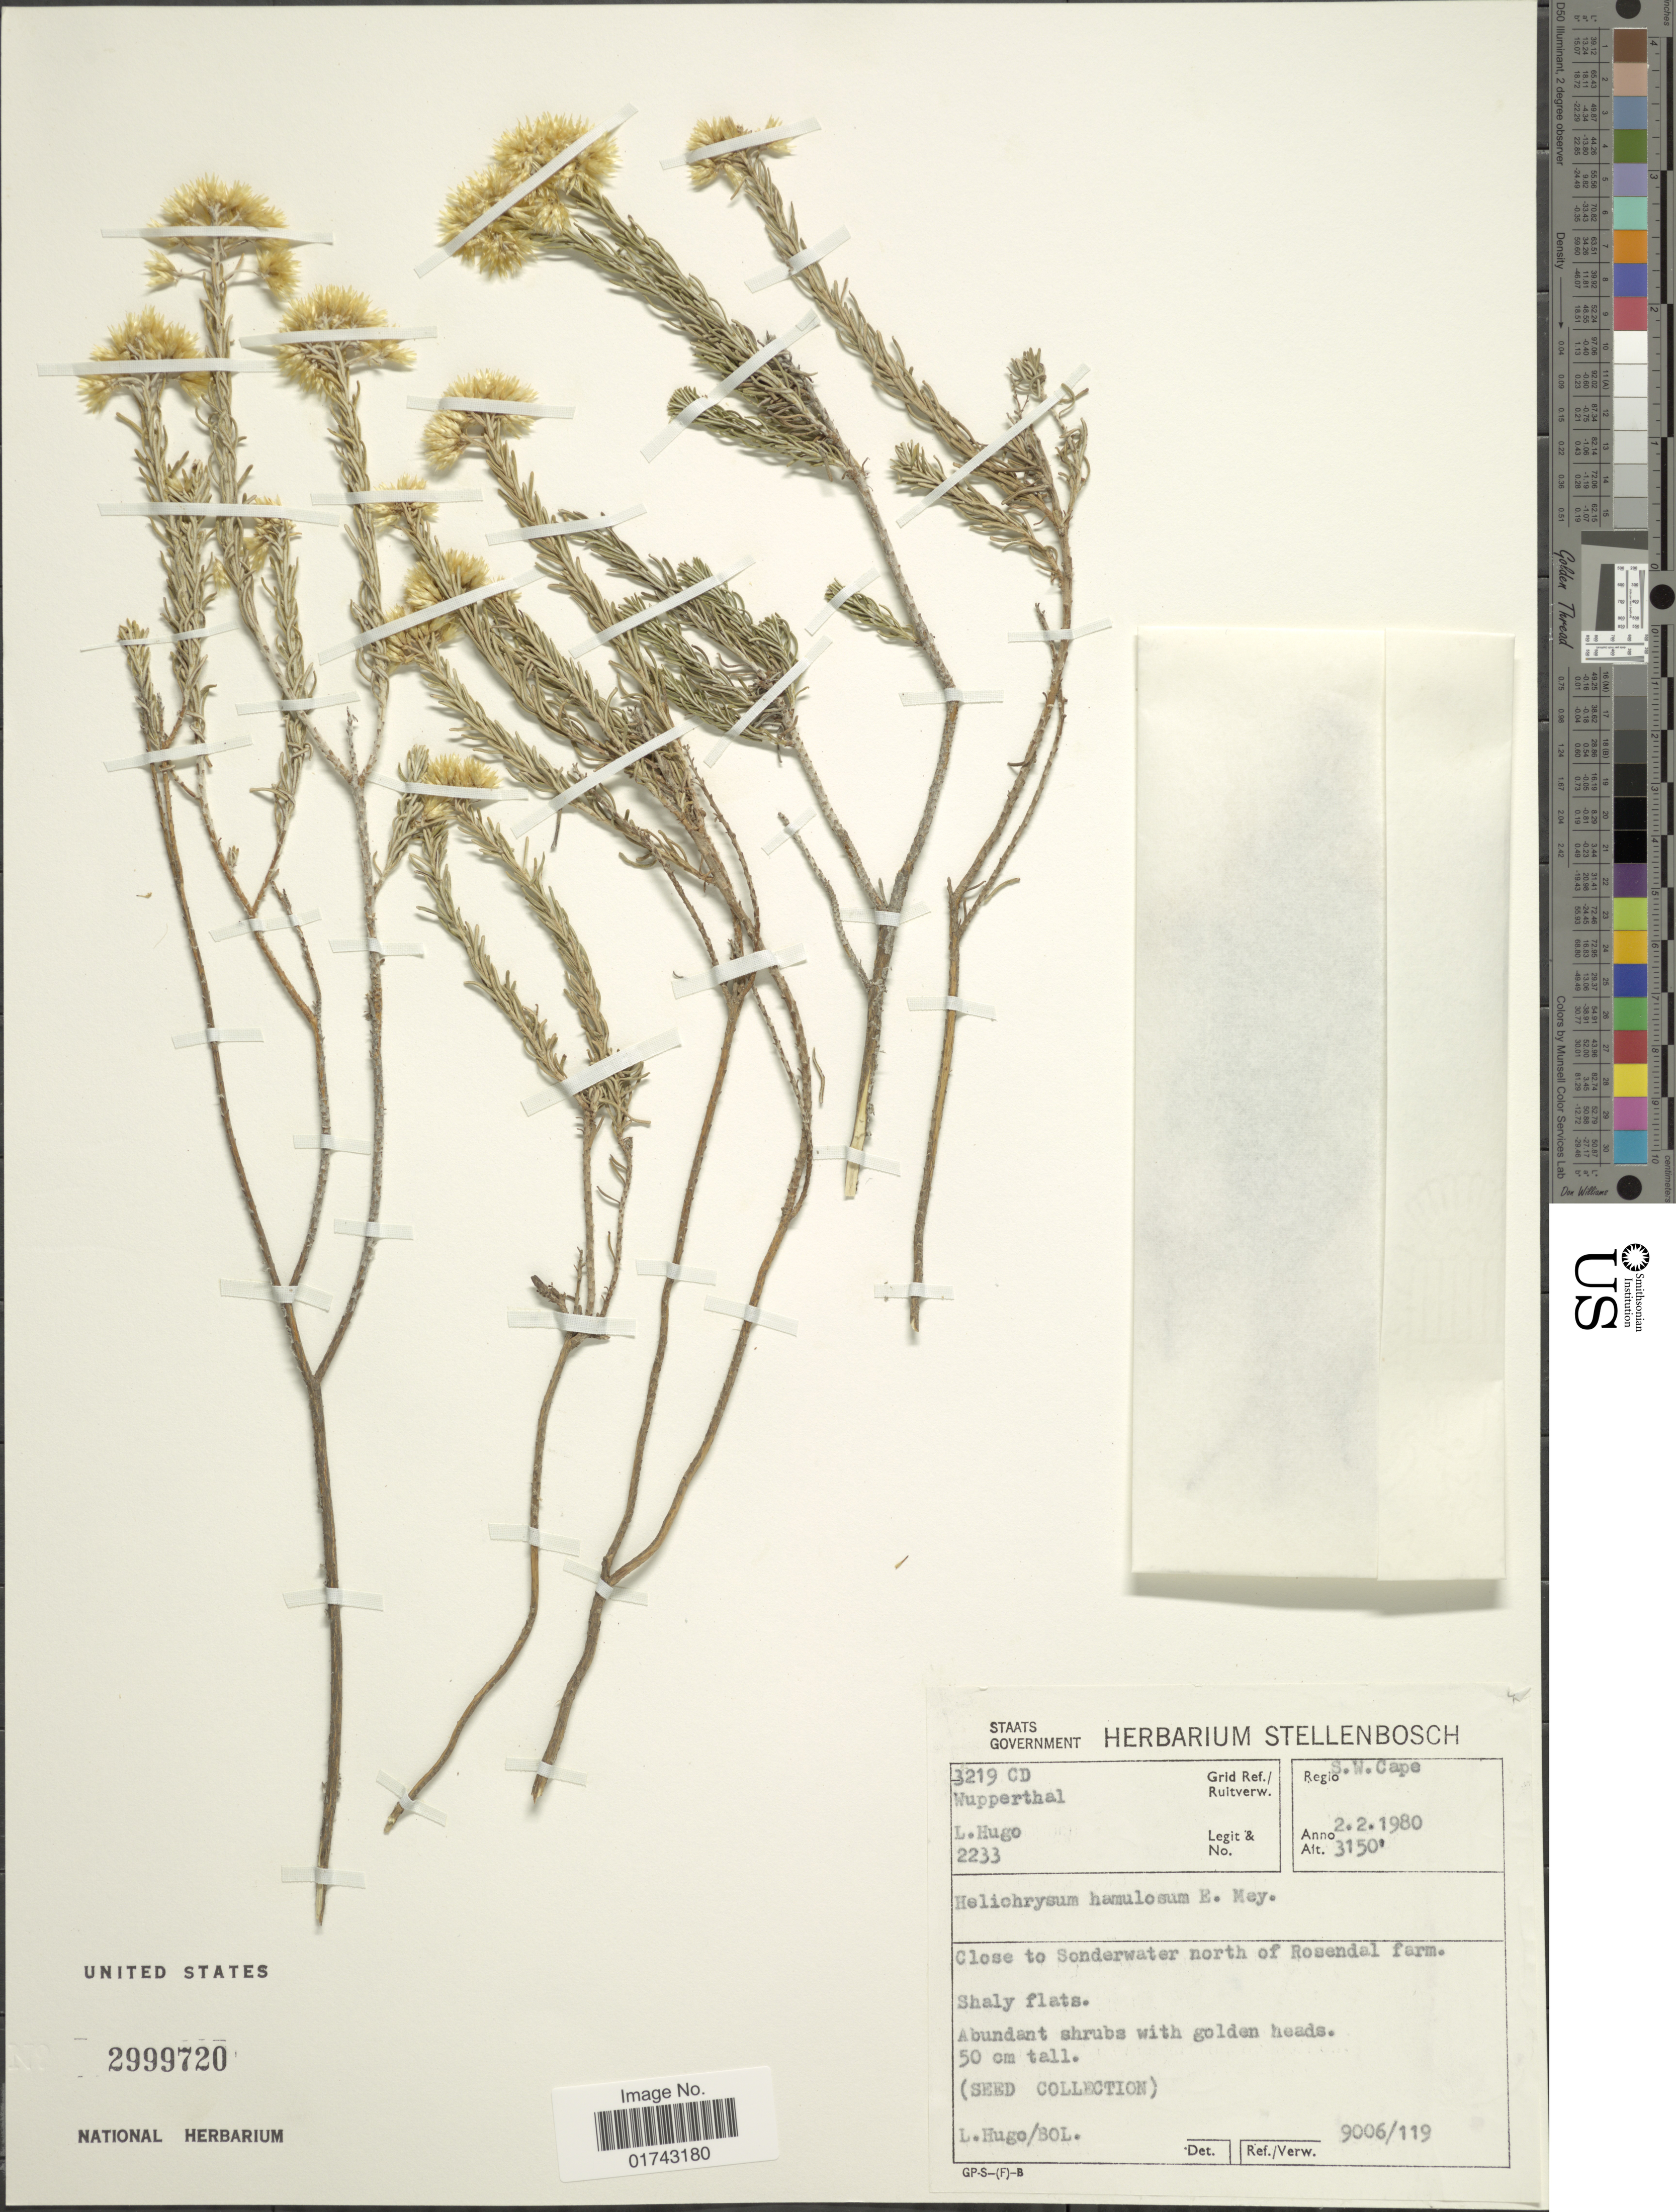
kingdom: Plantae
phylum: Tracheophyta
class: Magnoliopsida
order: Asterales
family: Asteraceae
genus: Helichrysum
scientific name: Helichrysum hamulosum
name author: E. Mey. ex DC.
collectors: L. Hugo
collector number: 2233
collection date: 1980-02-02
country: South Africa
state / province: Western Cape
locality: Regio S. W. Cape, Grid Ref./ Ruitverw. 3219 CD Wupperthal, Close to Sonderwater north of Rosendal farm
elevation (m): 960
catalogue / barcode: US 2999720